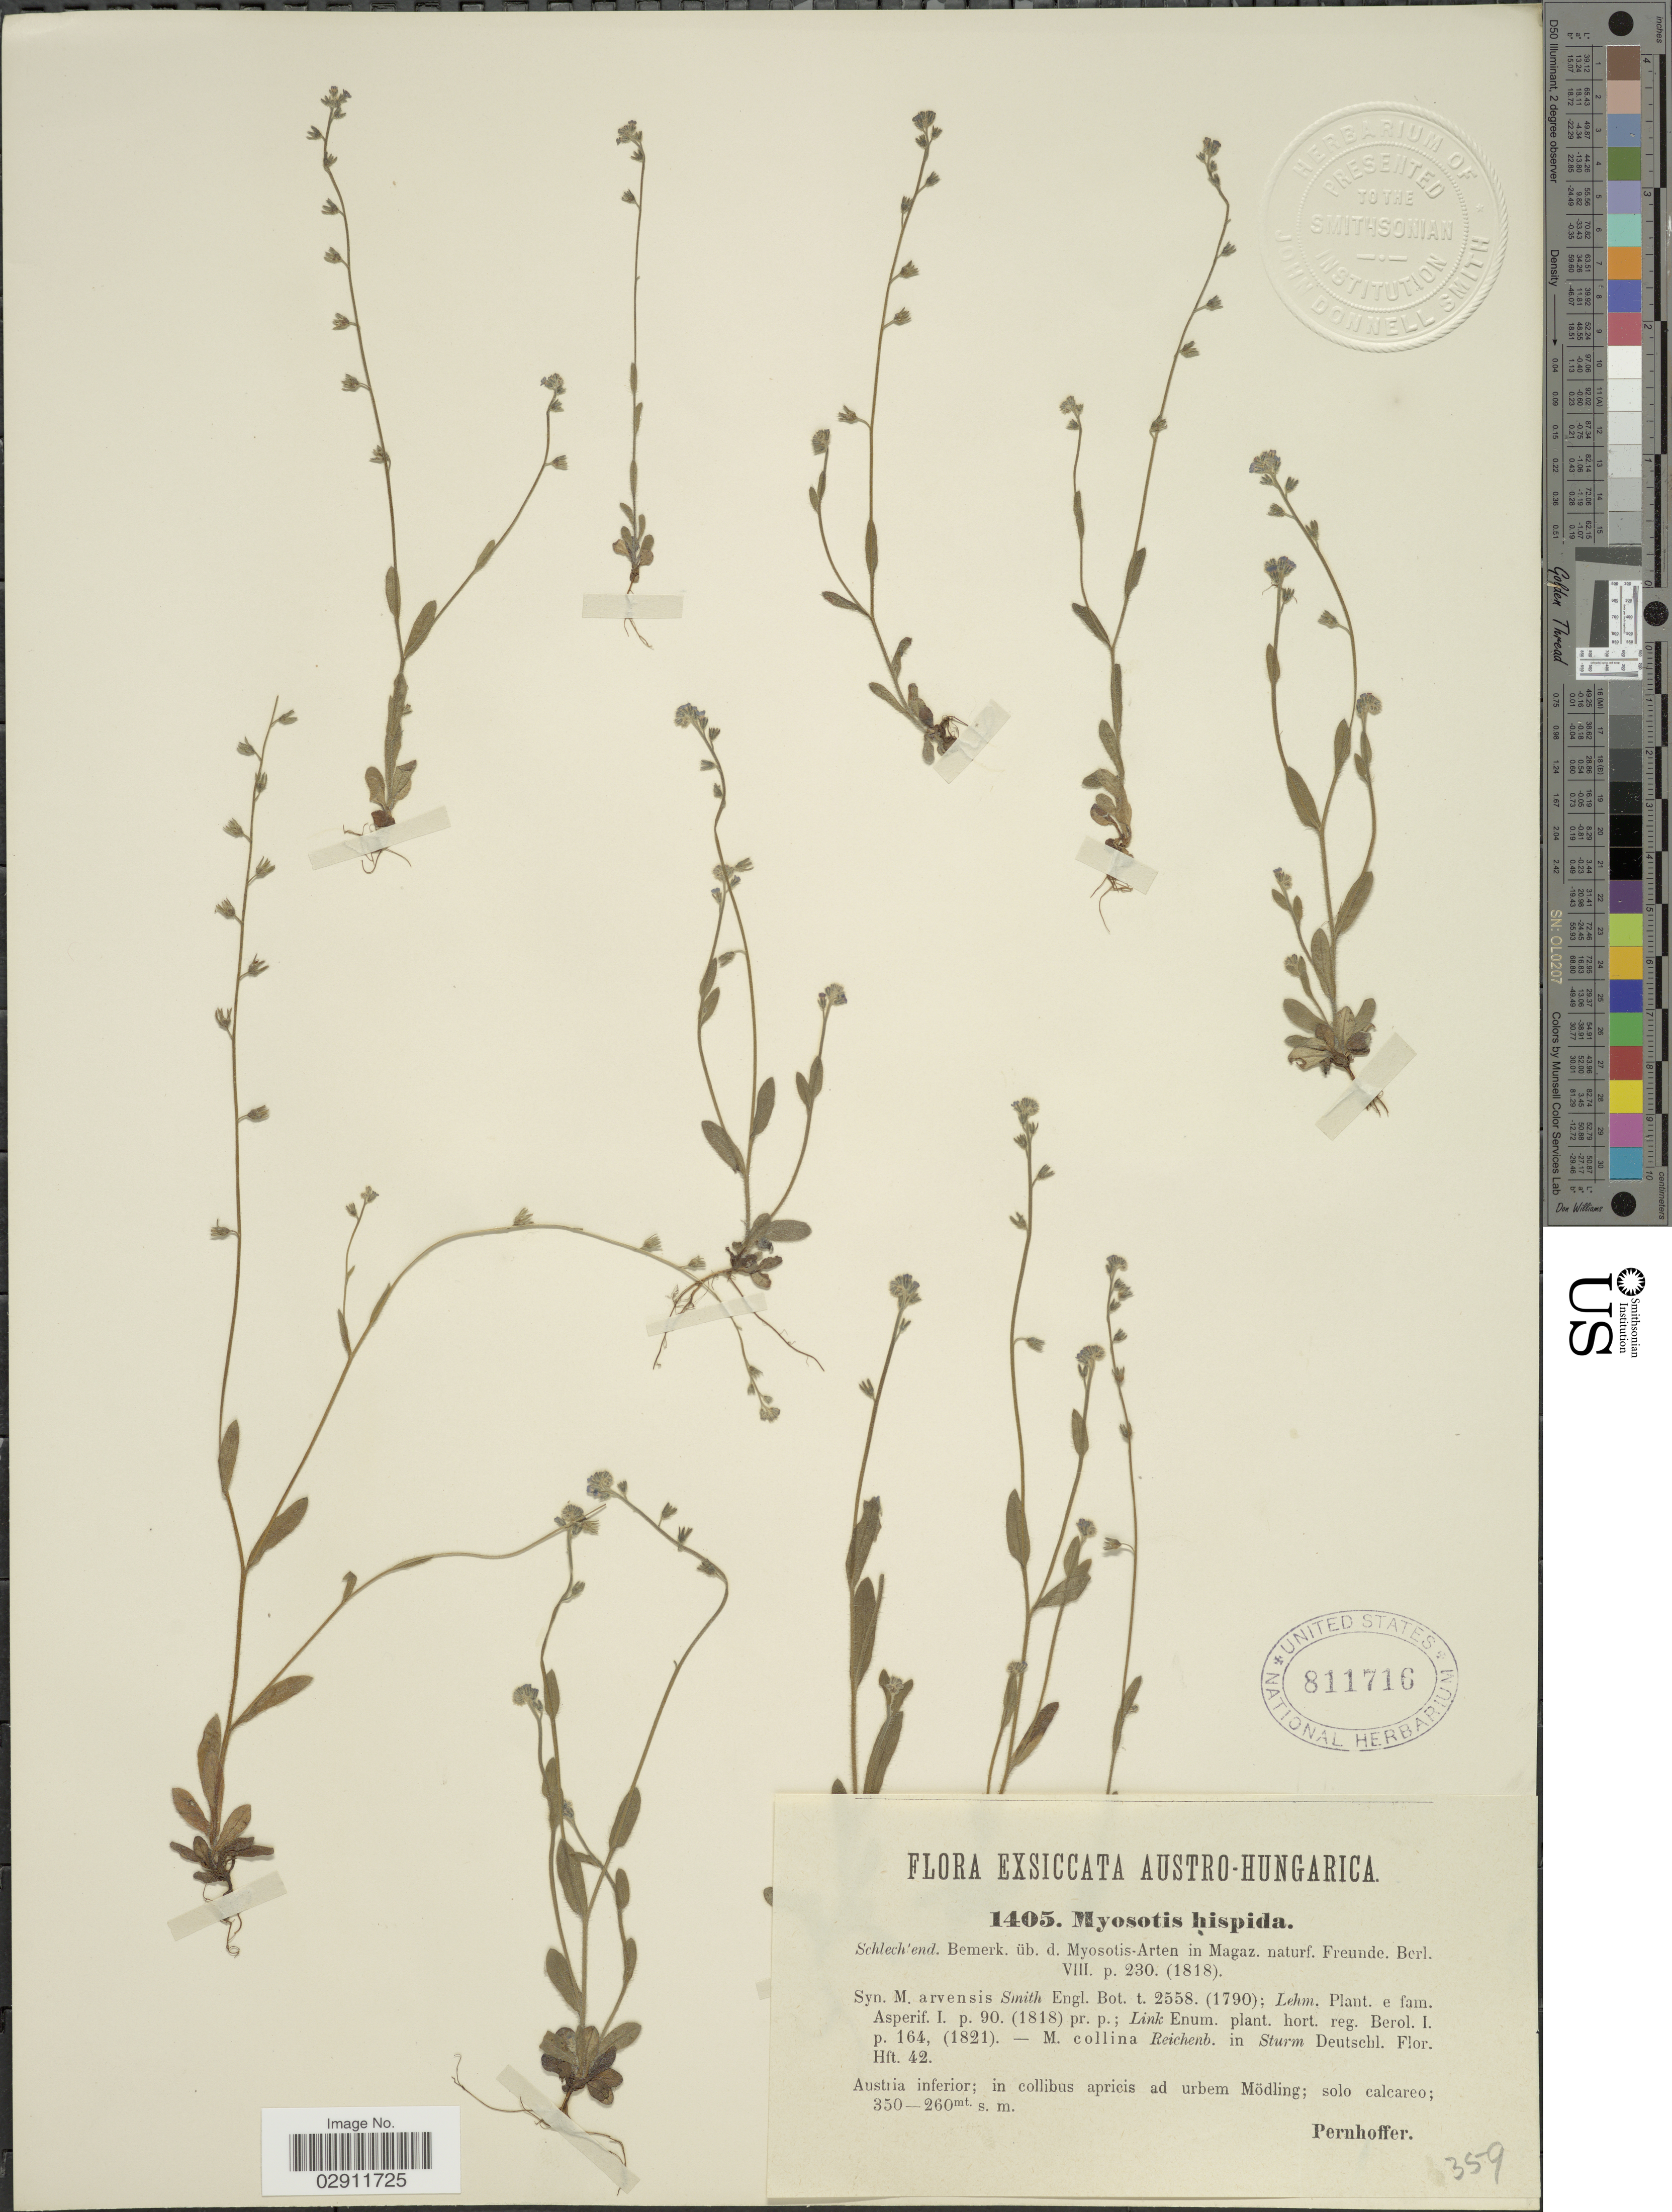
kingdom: Plantae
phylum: Tracheophyta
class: Magnoliopsida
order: Boraginales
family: Boraginaceae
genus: Myosotis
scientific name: Myosotis hispida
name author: Schltdl.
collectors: Pernhoffer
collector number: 1405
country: Austria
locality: Austria inferior; in collibus apricis ad urbem Mödling.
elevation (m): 260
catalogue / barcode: US 811716